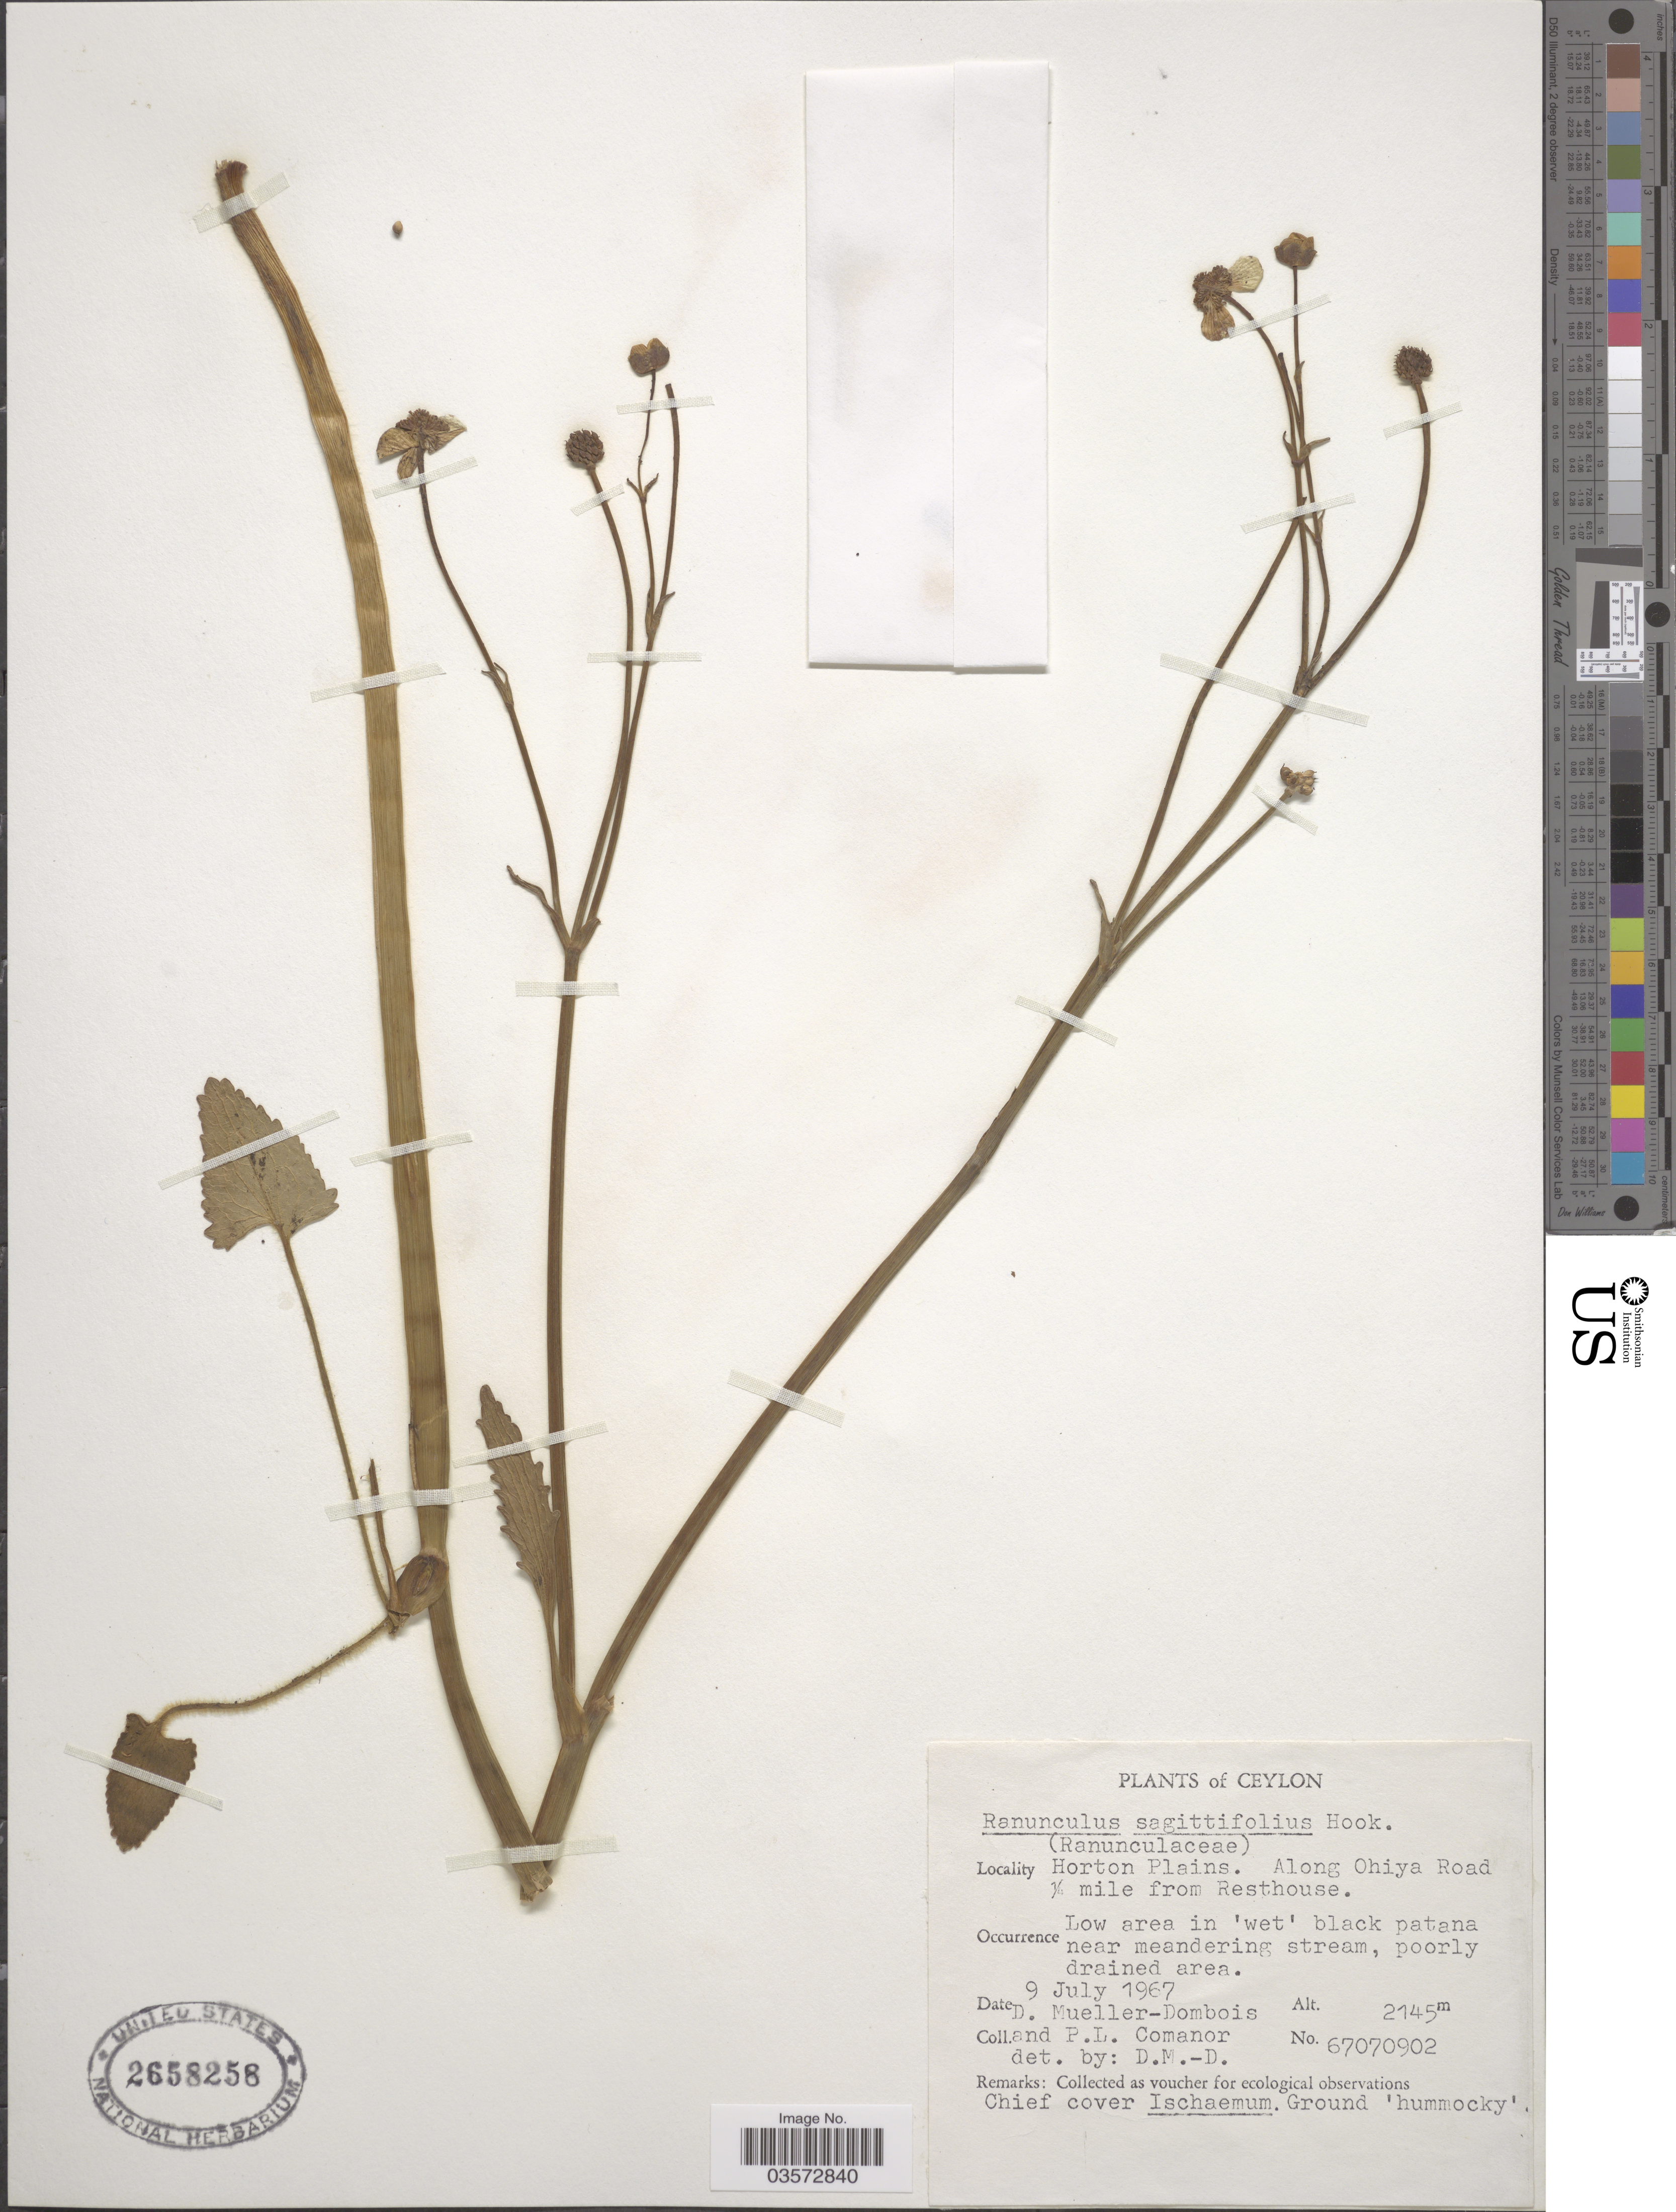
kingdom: Plantae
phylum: Tracheophyta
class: Magnoliopsida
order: Ranunculales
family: Ranunculaceae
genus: Ranunculus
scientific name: Ranunculus sagittifolius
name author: Hook.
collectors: D. Mueller-Dombois & P. Comanor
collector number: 67070902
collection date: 1967-07-09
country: Sri Lanka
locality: Ceylon. Horton Plains. Along Ohiya Road ¼ mile from Resthouse.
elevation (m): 2145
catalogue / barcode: US 2658258